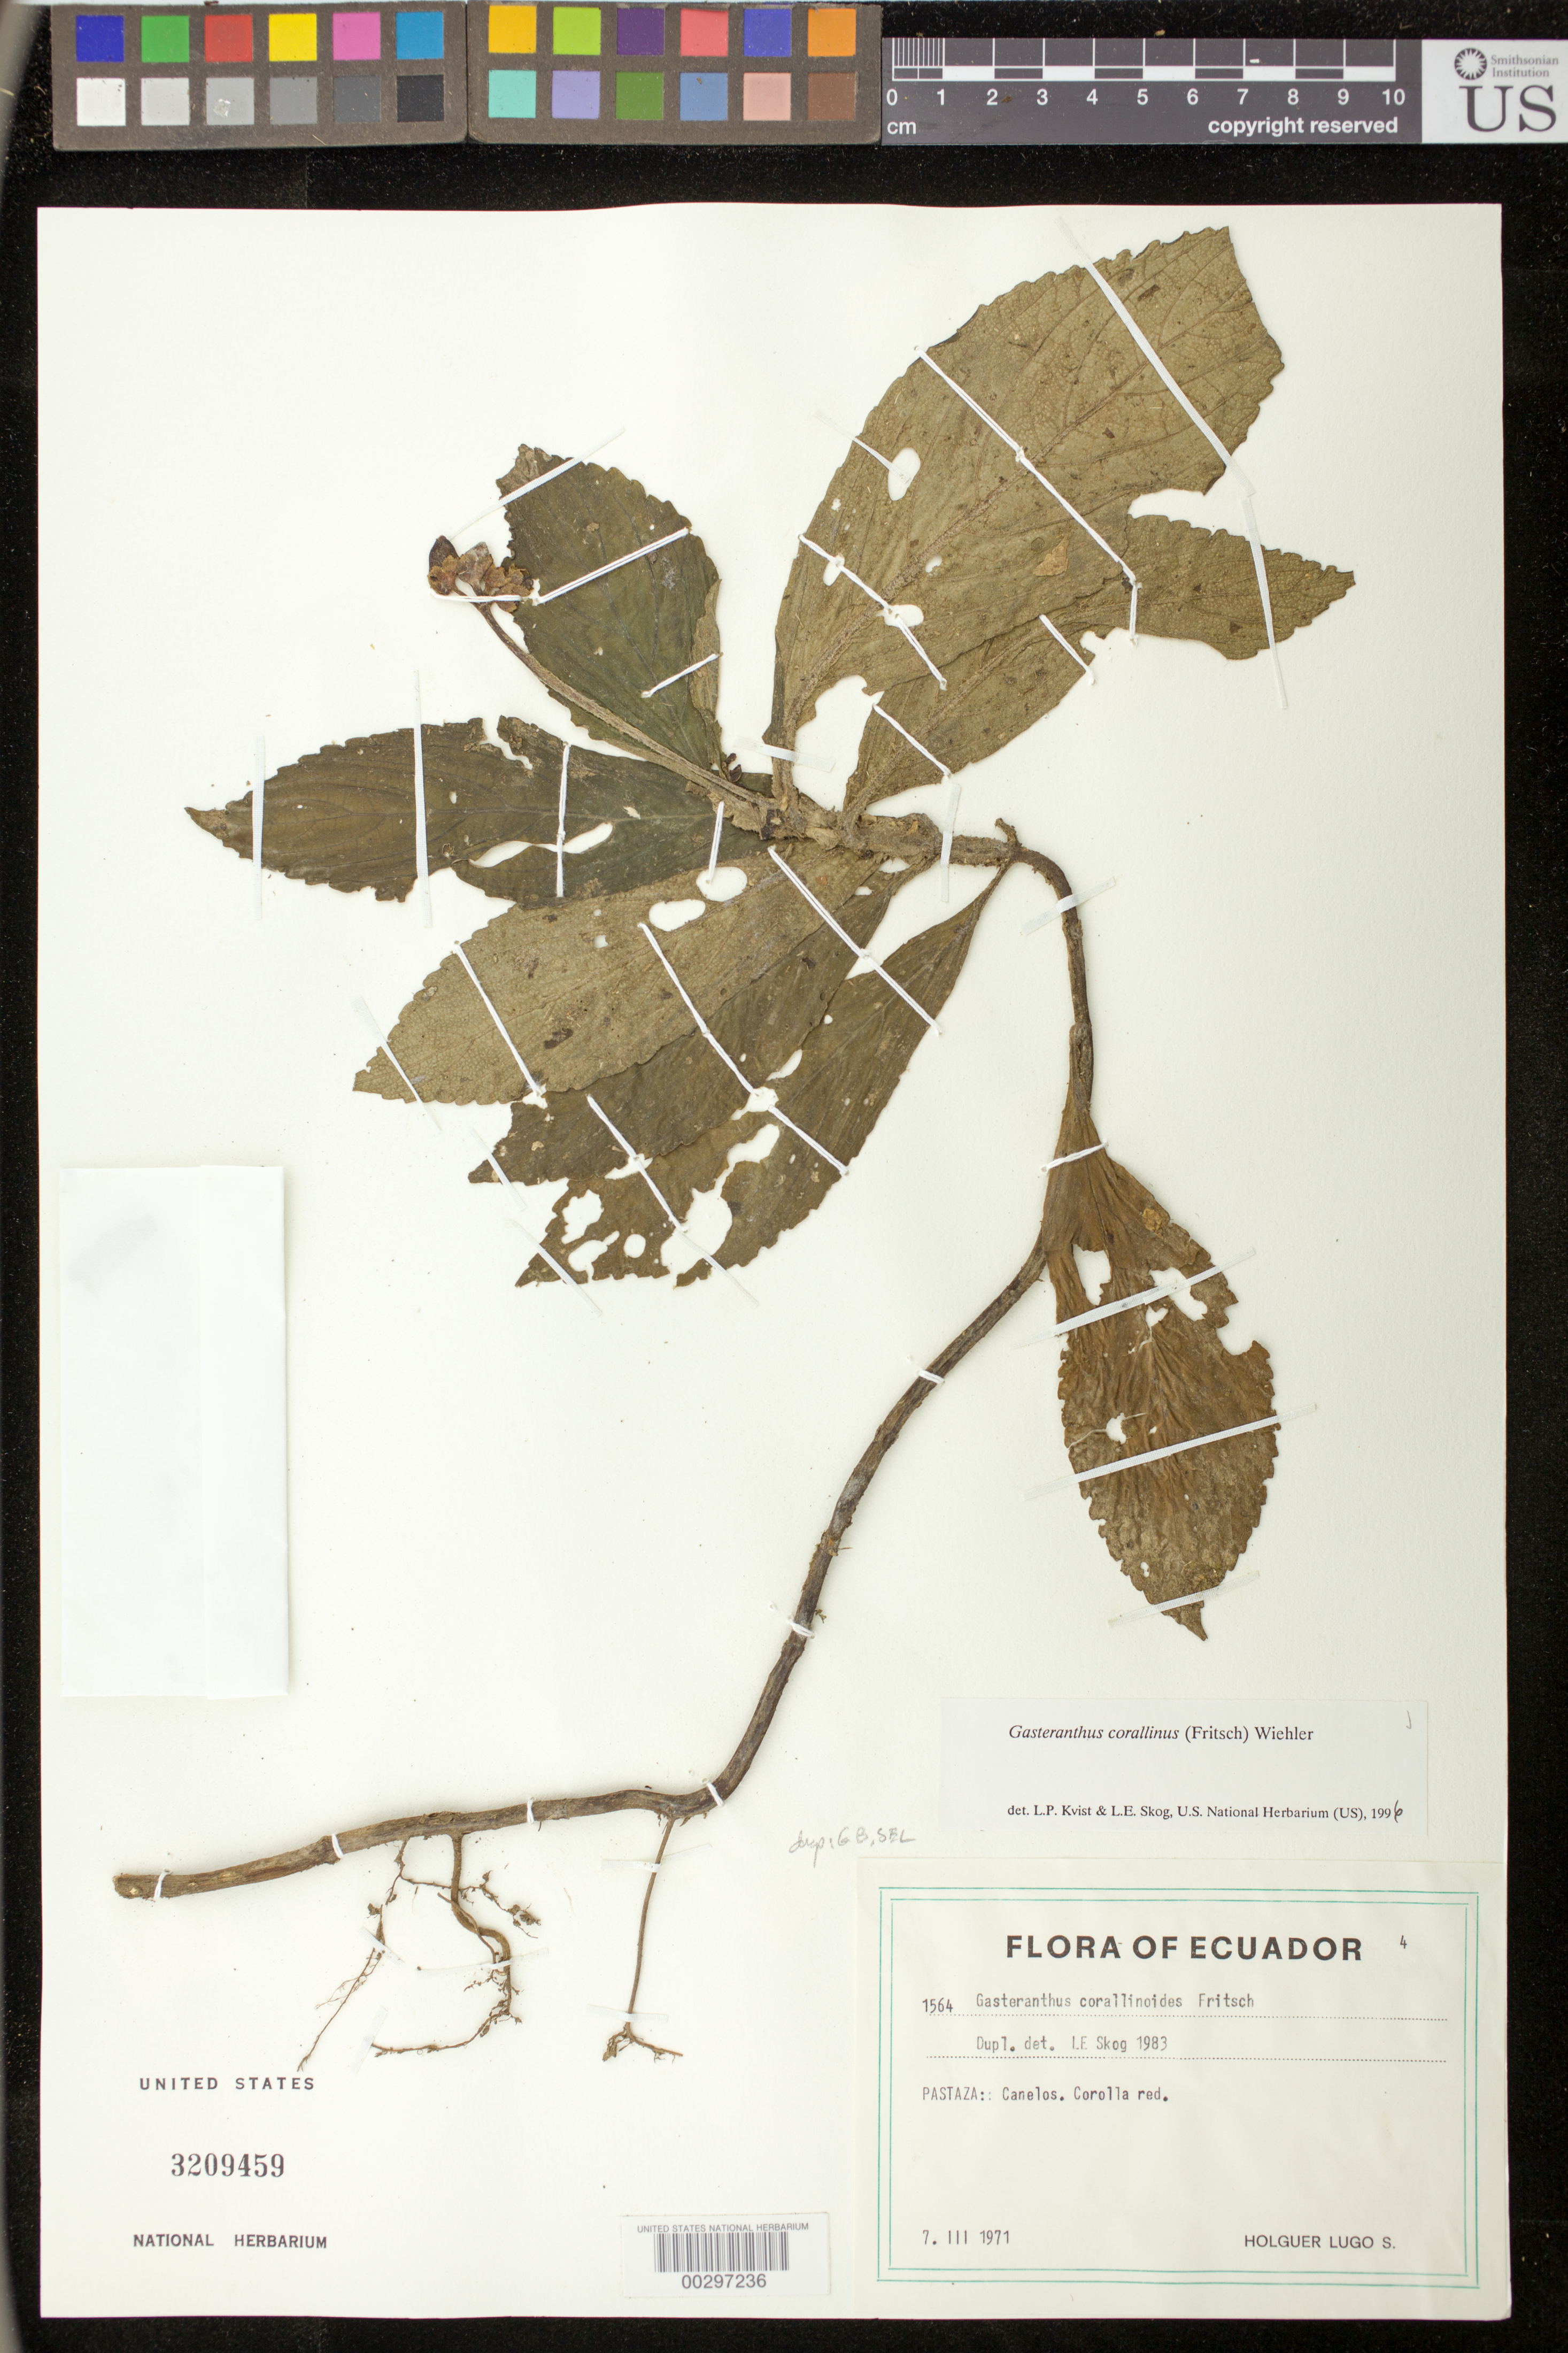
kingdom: Plantae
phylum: Tracheophyta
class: Magnoliopsida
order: Lamiales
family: Gesneriaceae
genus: Gasteranthus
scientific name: Gasteranthus corallinus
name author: (Fritsch) Wiehler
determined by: Skog, Laurence E.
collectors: H. Lugo S.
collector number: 1564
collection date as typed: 07 Mar 1971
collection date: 1971-03-07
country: Ecuador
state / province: Pastaza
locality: Canelos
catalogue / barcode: US 3209459